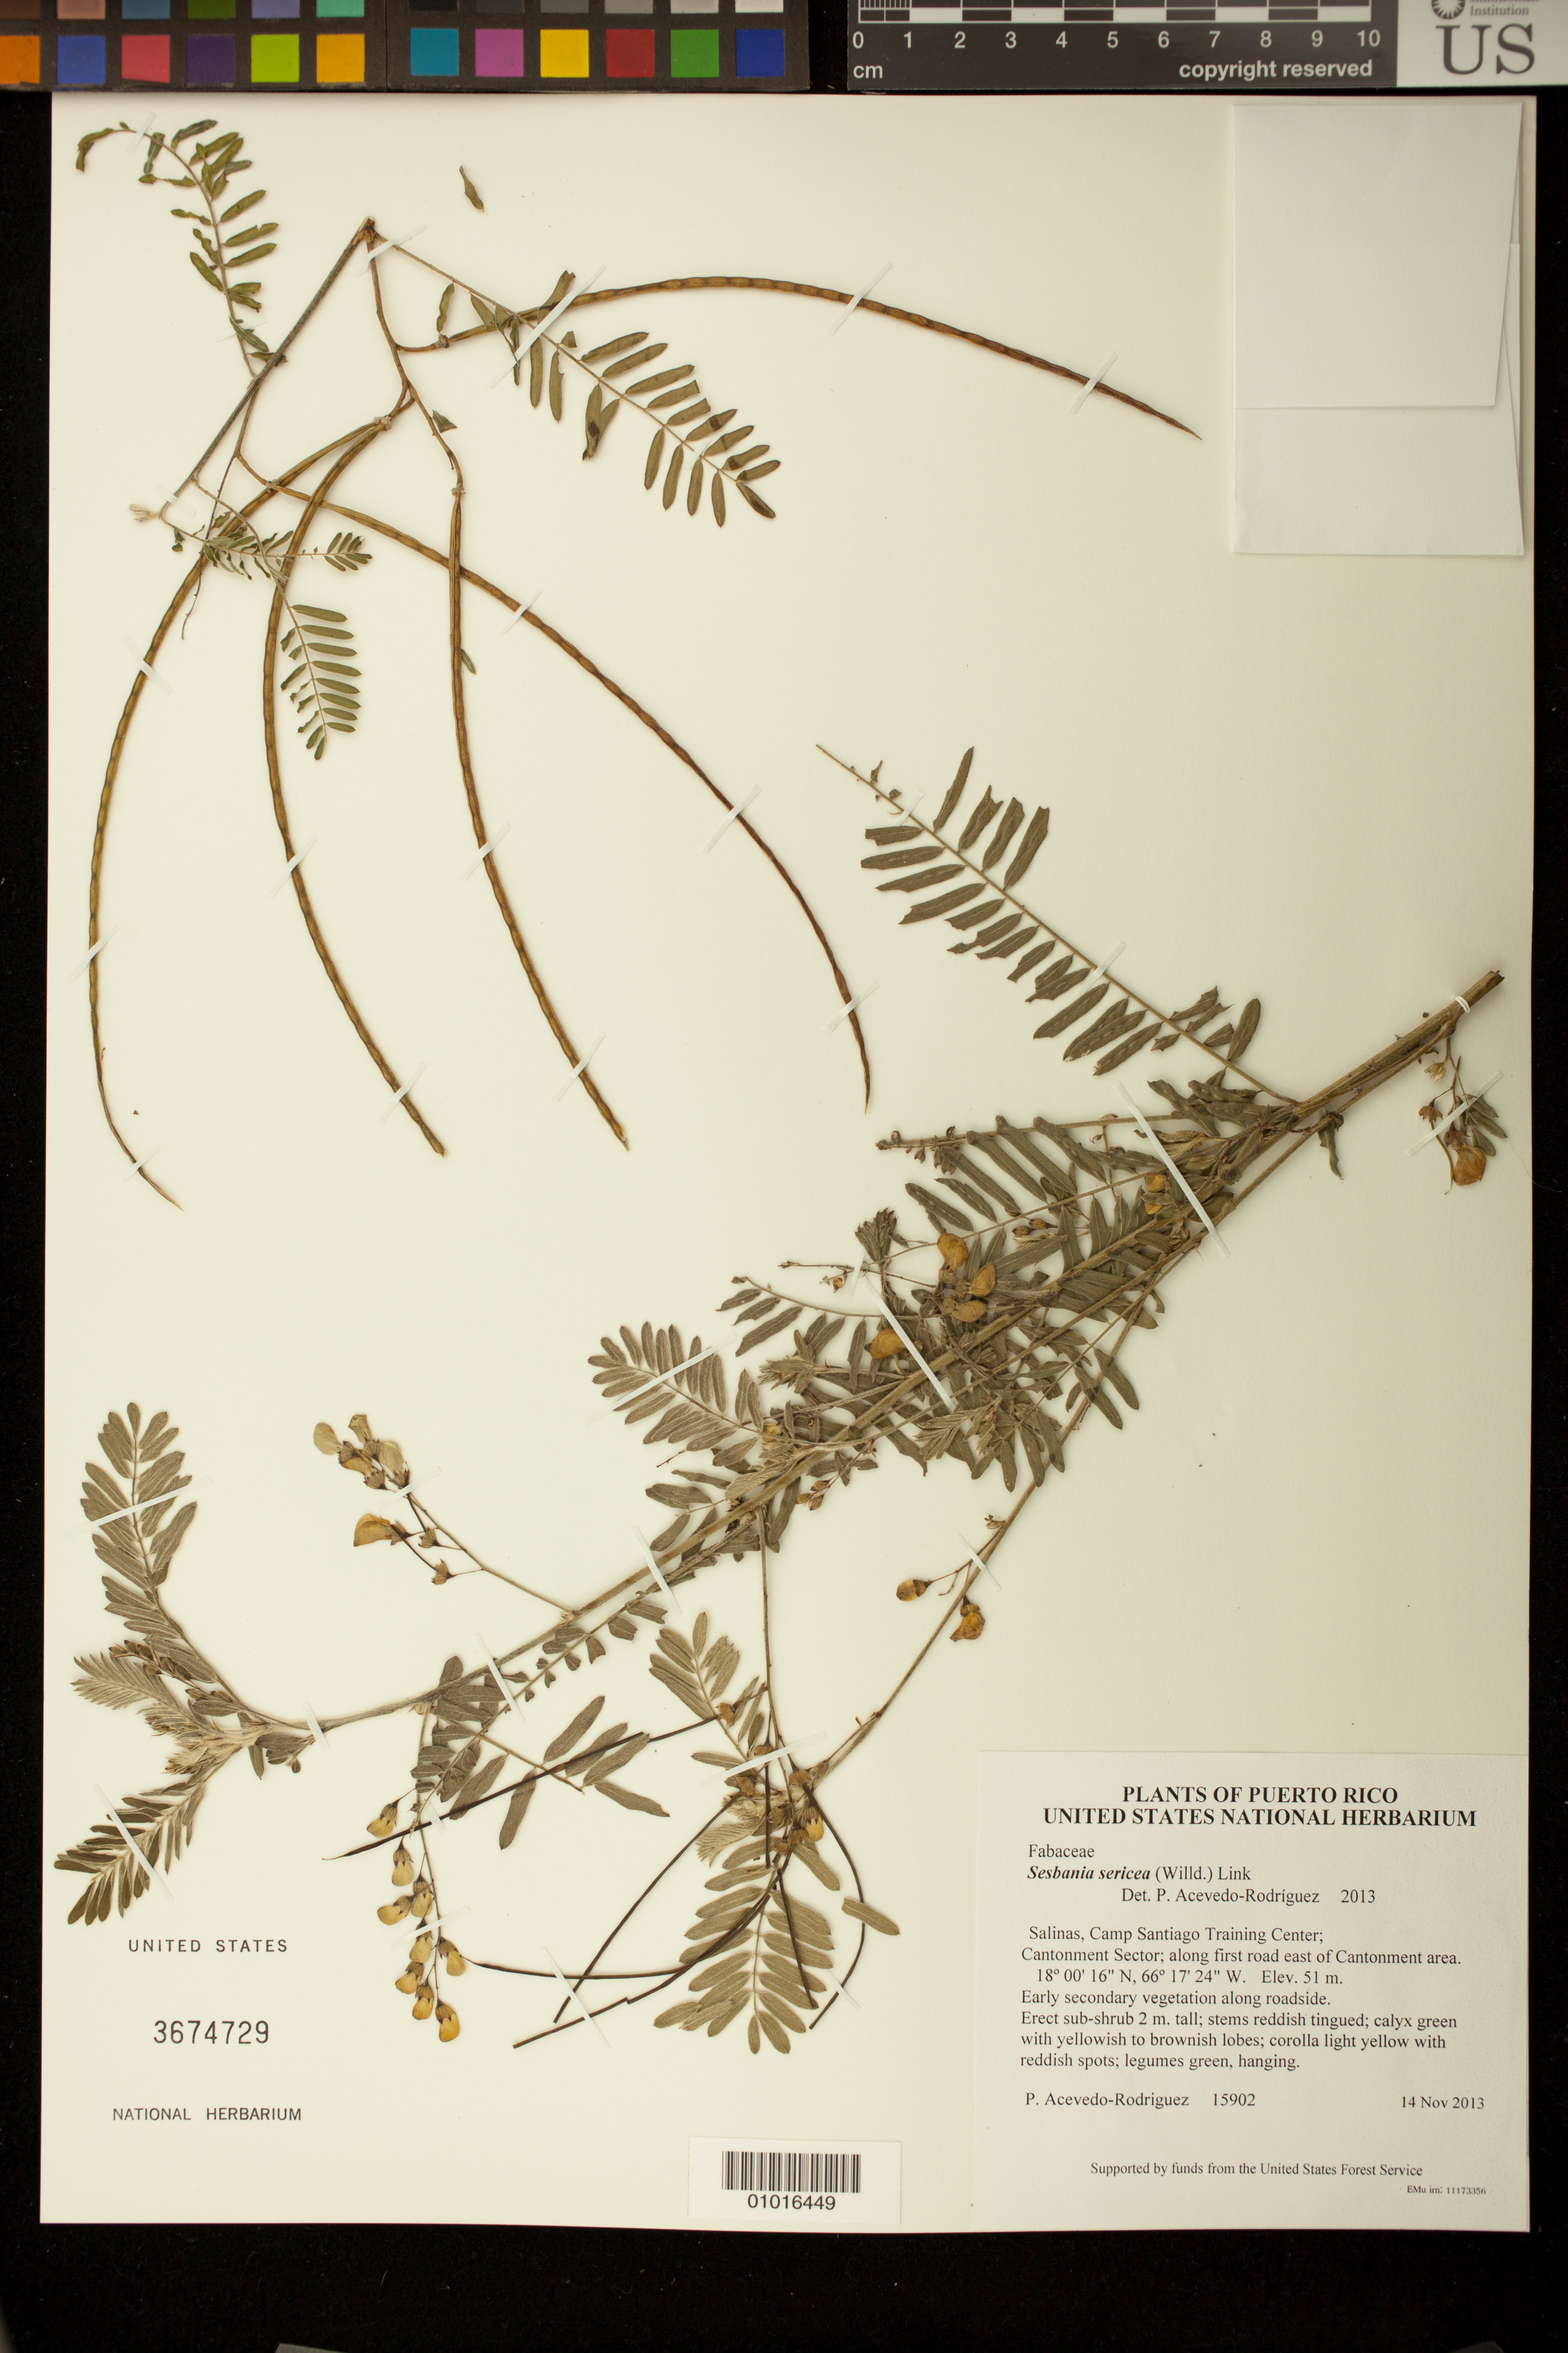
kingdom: Plantae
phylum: Tracheophyta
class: Magnoliopsida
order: Fabales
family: Fabaceae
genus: Sesbania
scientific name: Sesbania sericea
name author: (Willd.) Link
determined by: Acevedo-Rodríguez, P., (BOT), Smithsonian Institution - National Museum of Natural History (UNITED STATES)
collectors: P. Acevedo-Rodr.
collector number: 15902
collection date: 2013-11-14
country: Puerto Rico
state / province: Salinas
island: Puerto Rico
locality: Camp Santiago Training Center; Cantonment Sector; along first road east of Cantonment area.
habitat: Early secondary vegetation along roadside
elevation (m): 51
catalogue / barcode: US 3674729